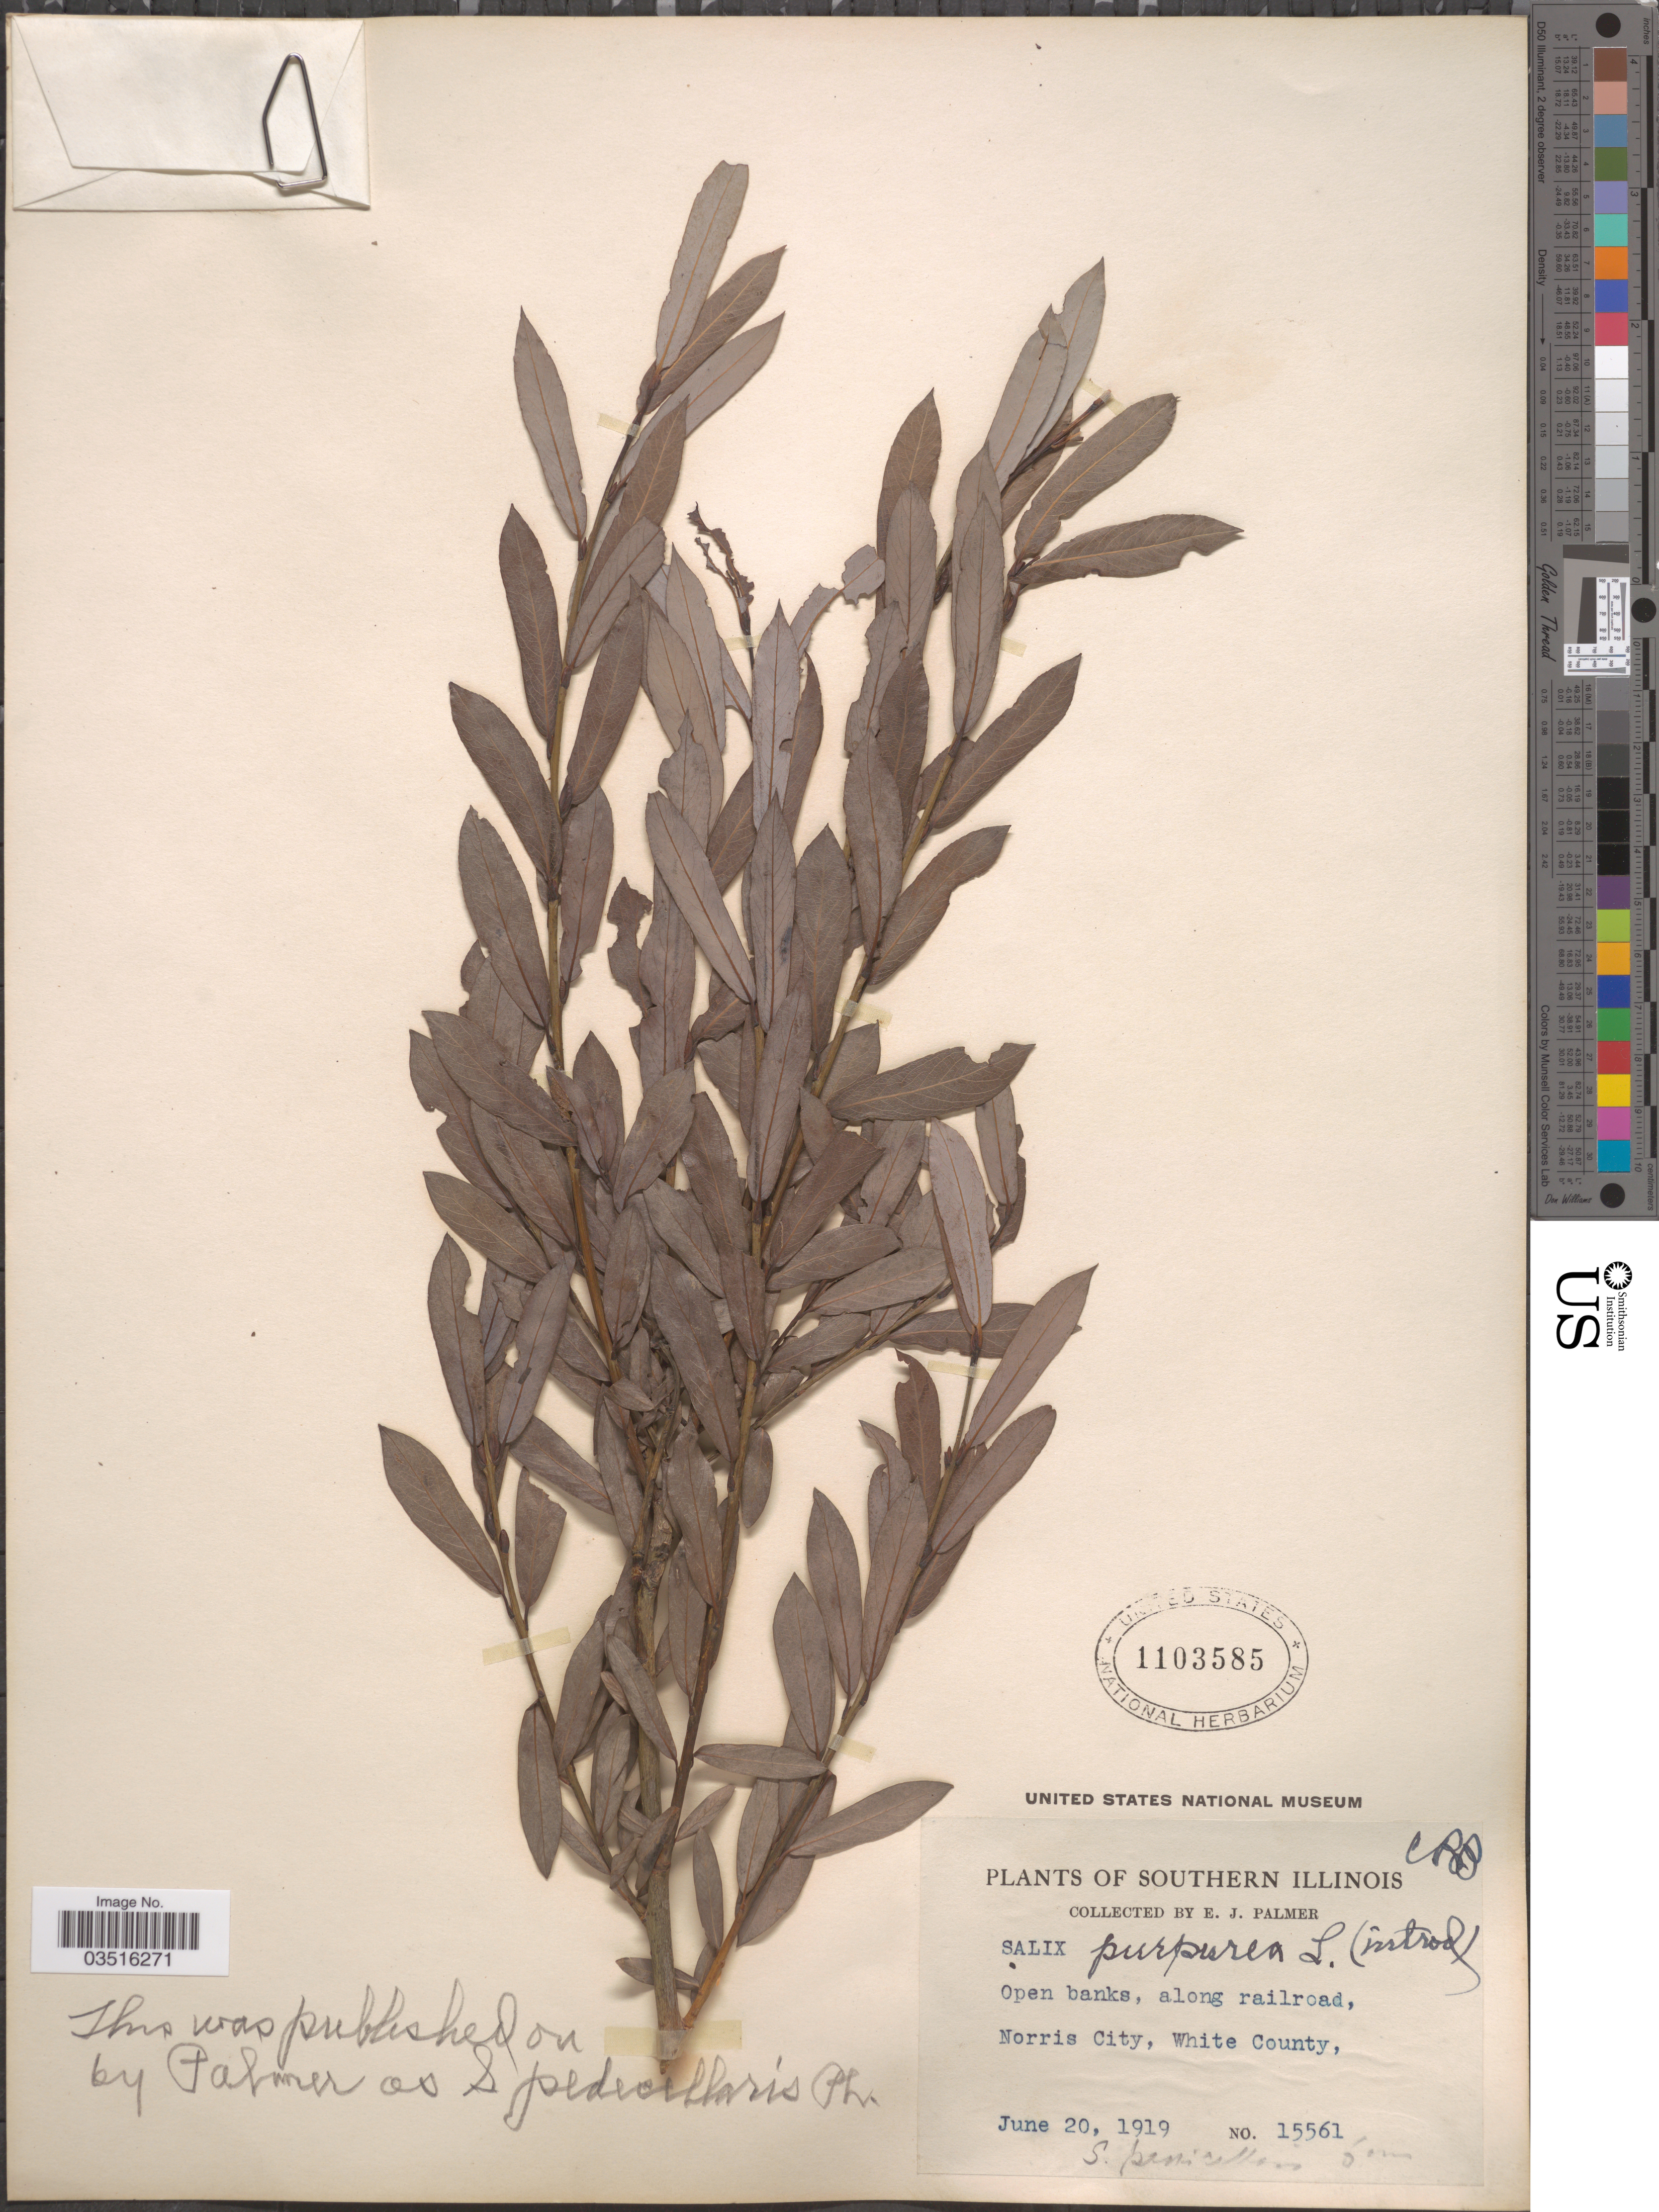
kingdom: Plantae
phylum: Tracheophyta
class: Magnoliopsida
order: Malpighiales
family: Salicaceae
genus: Salix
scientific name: Salix purpurea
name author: L.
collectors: E. J. Palmer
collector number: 15561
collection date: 1919-06-20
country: United States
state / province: Illinois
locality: Southern Illinois. Open banks, along railroad, Norris City, White County.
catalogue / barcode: US 1103585